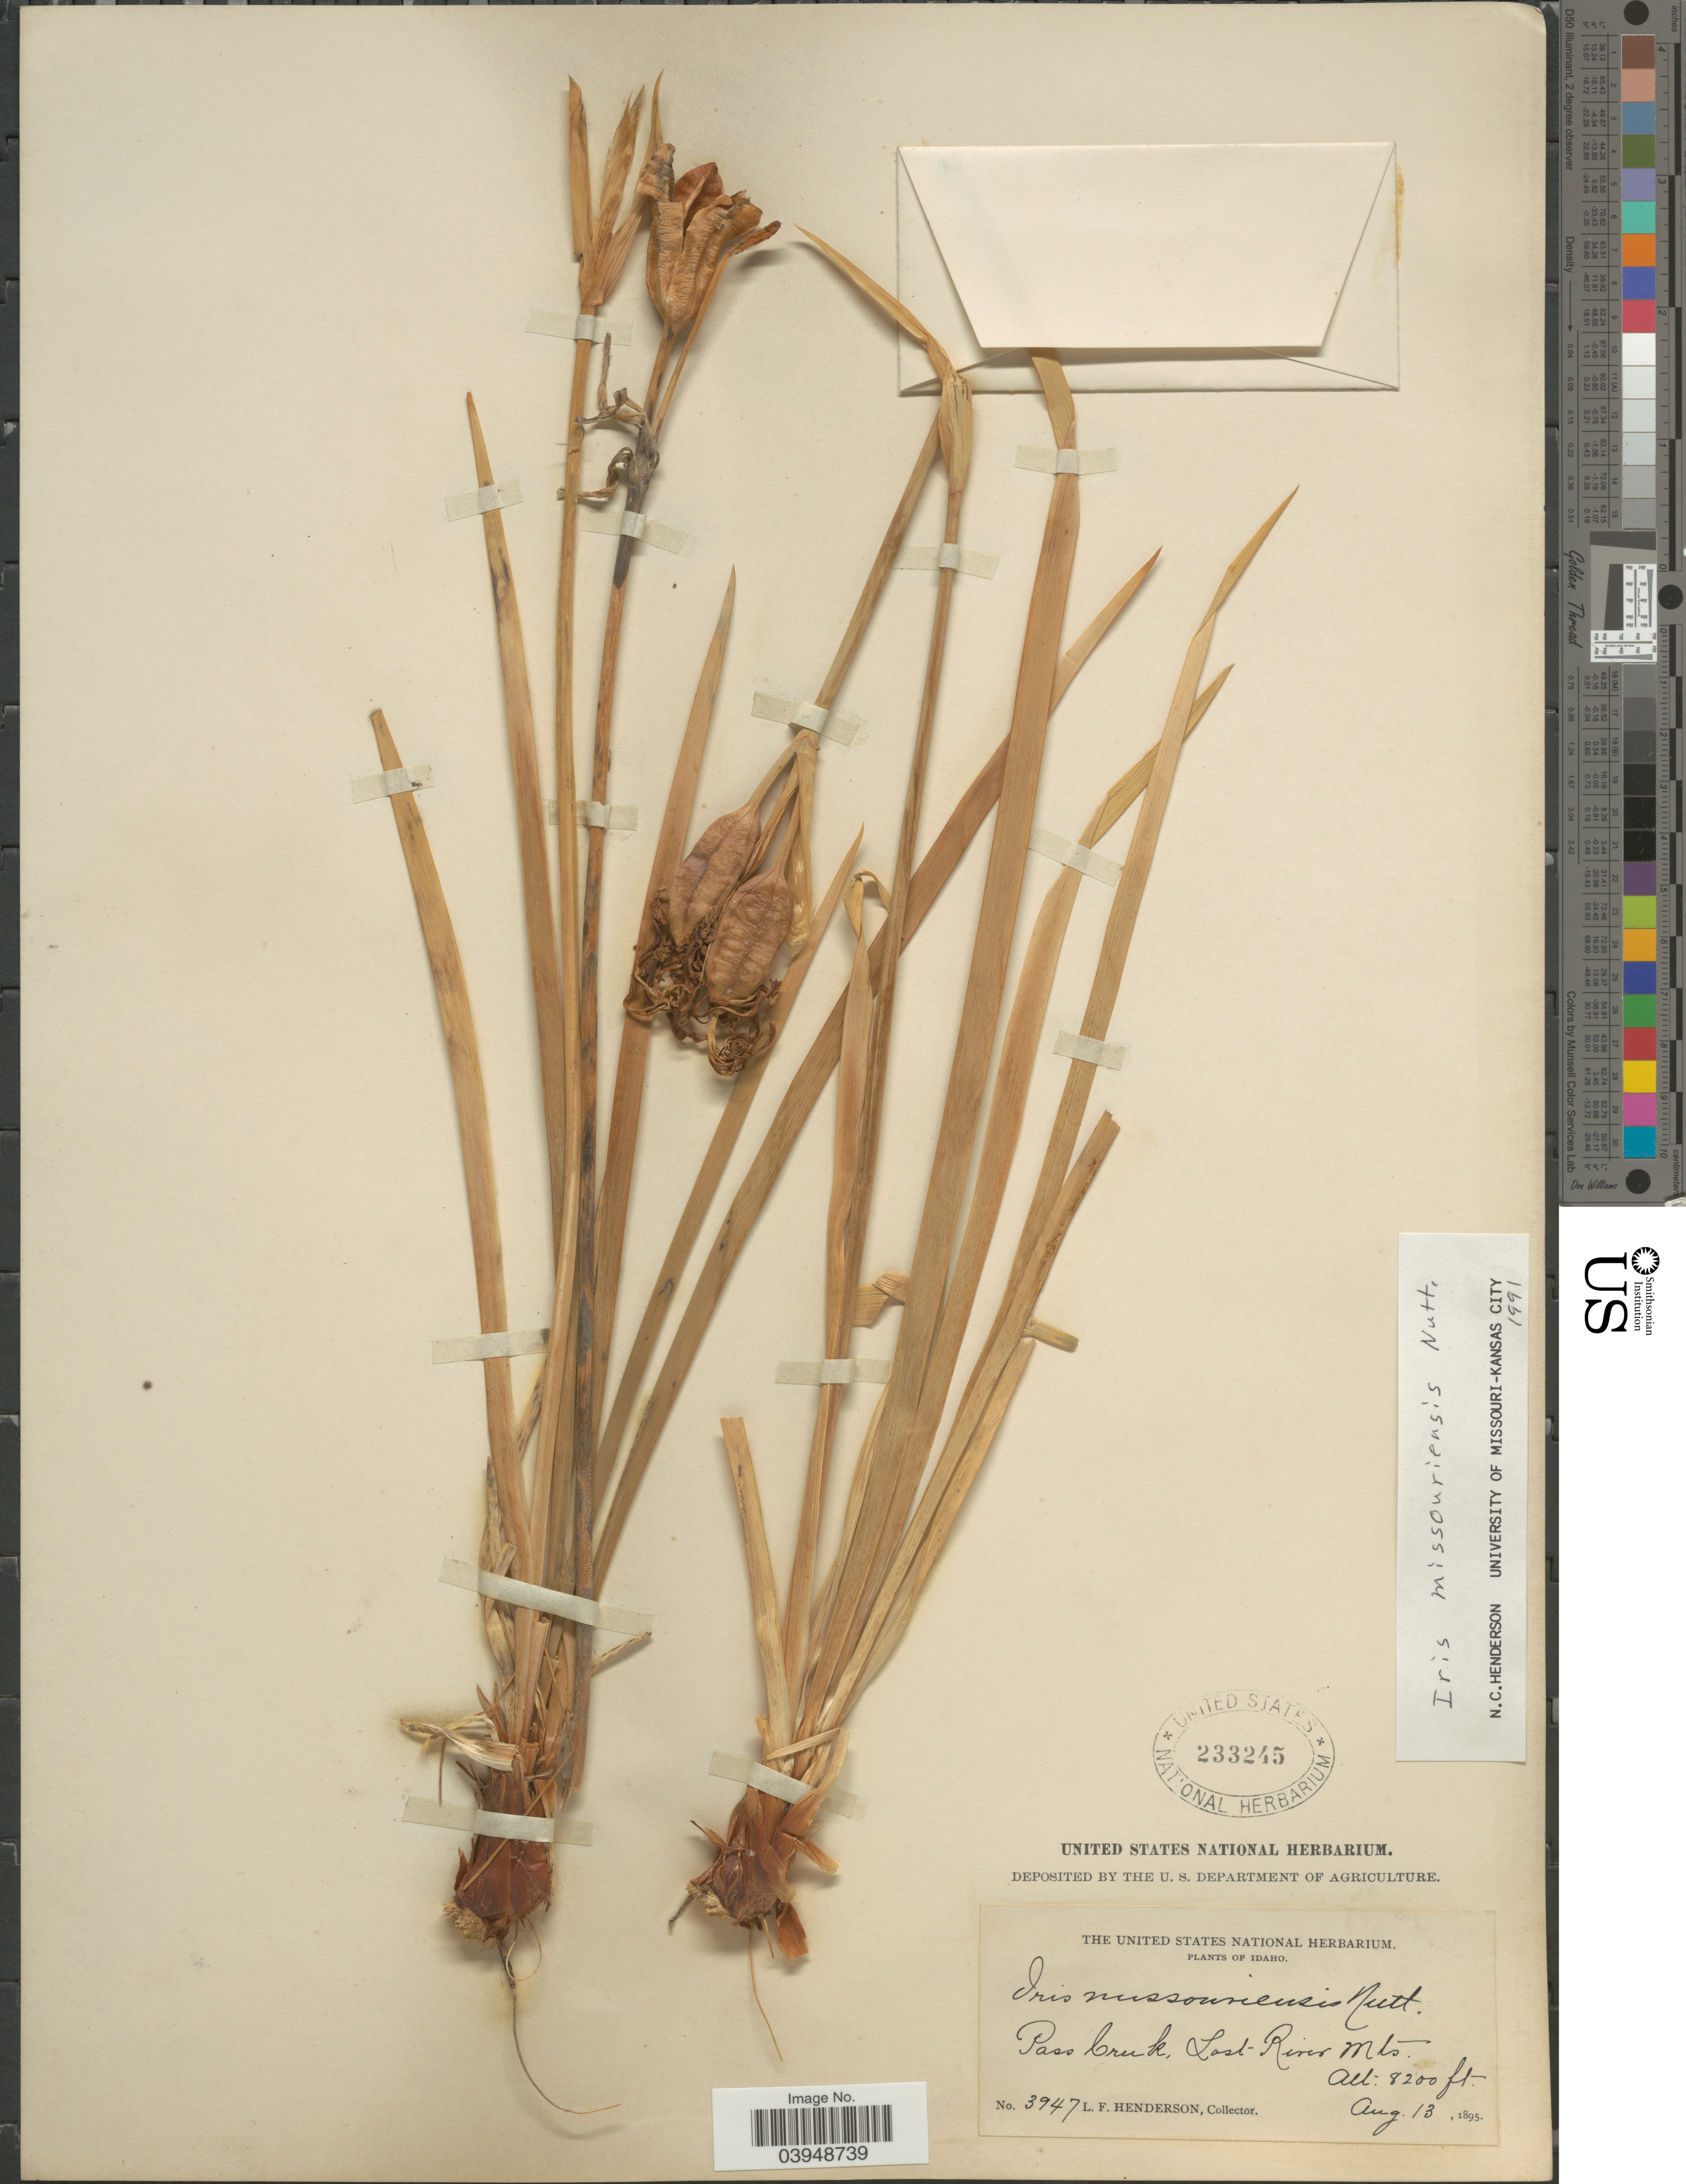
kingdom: Plantae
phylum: Tracheophyta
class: Liliopsida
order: Asparagales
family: Iridaceae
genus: Iris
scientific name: Iris missouriensis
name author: Nutt.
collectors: L. Henderson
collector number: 3947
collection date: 1895-08-13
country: United States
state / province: Idaho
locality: Pass Creek, Lost River Mts.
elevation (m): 2499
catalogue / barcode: US 233245